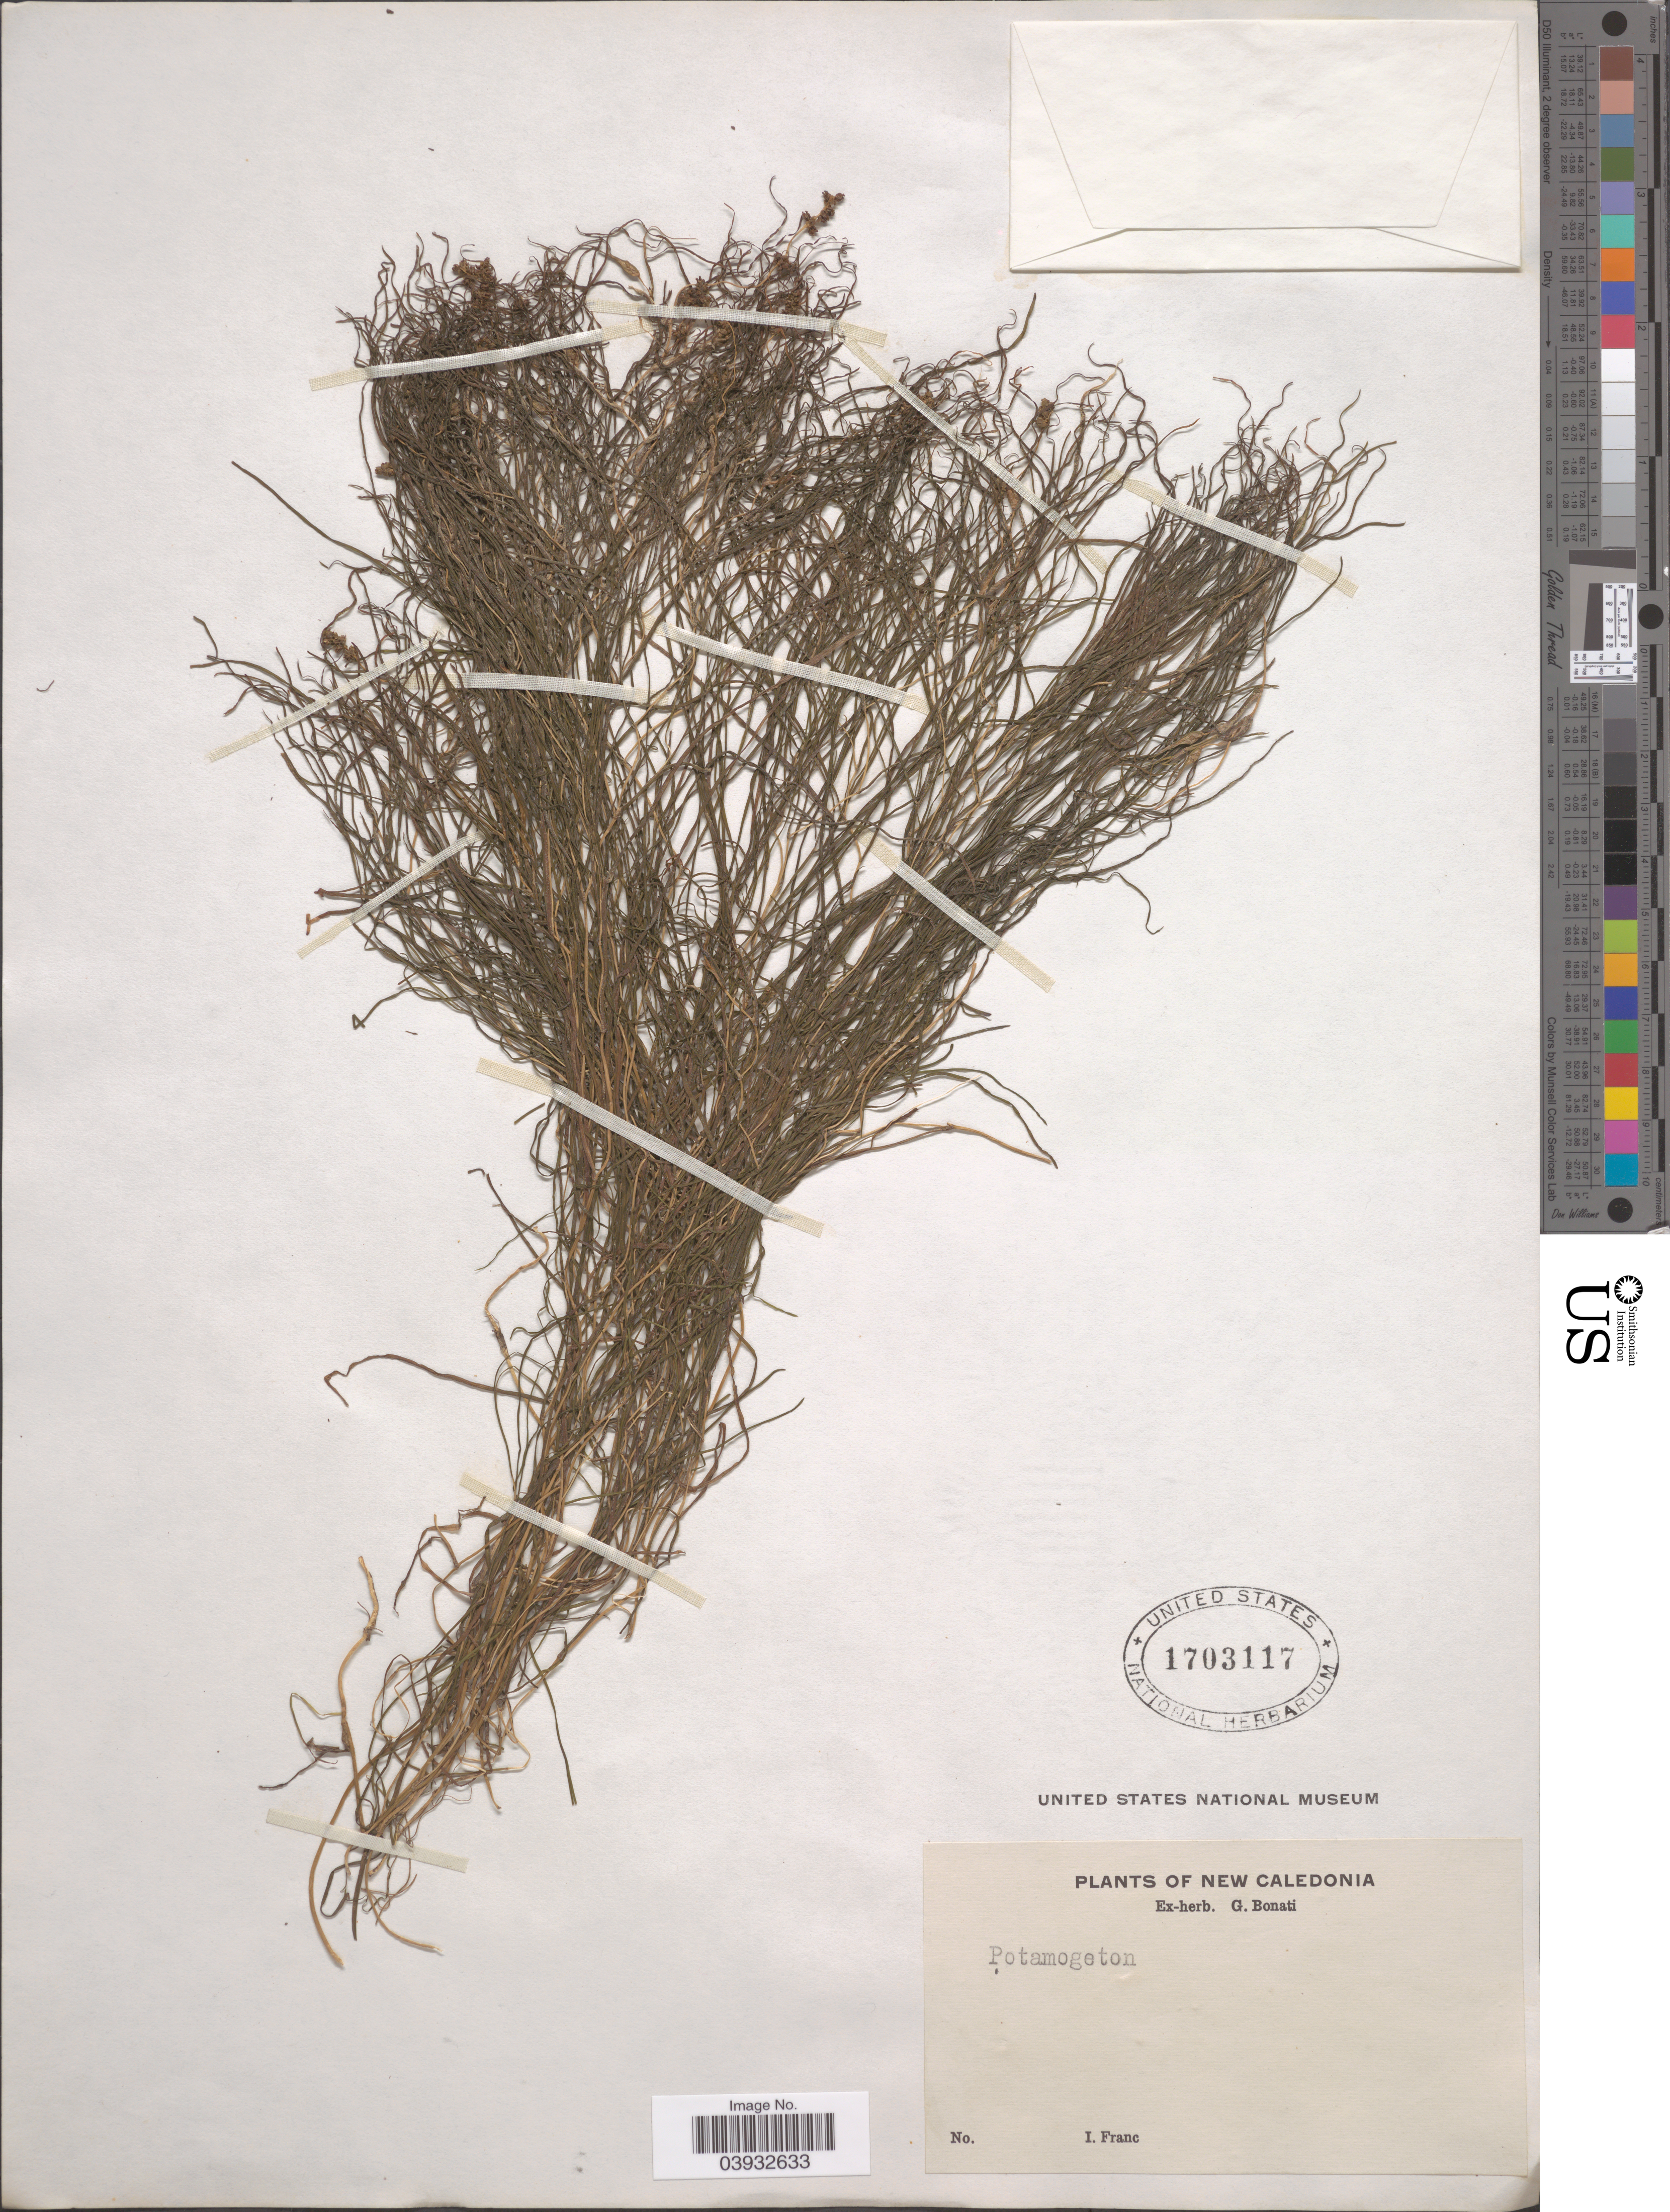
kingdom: Plantae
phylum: Tracheophyta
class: Liliopsida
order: Alismatales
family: Potamogetonaceae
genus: Potamogeton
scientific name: Potamogeton sp.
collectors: I. Franc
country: New Caledonia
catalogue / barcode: US 1703117